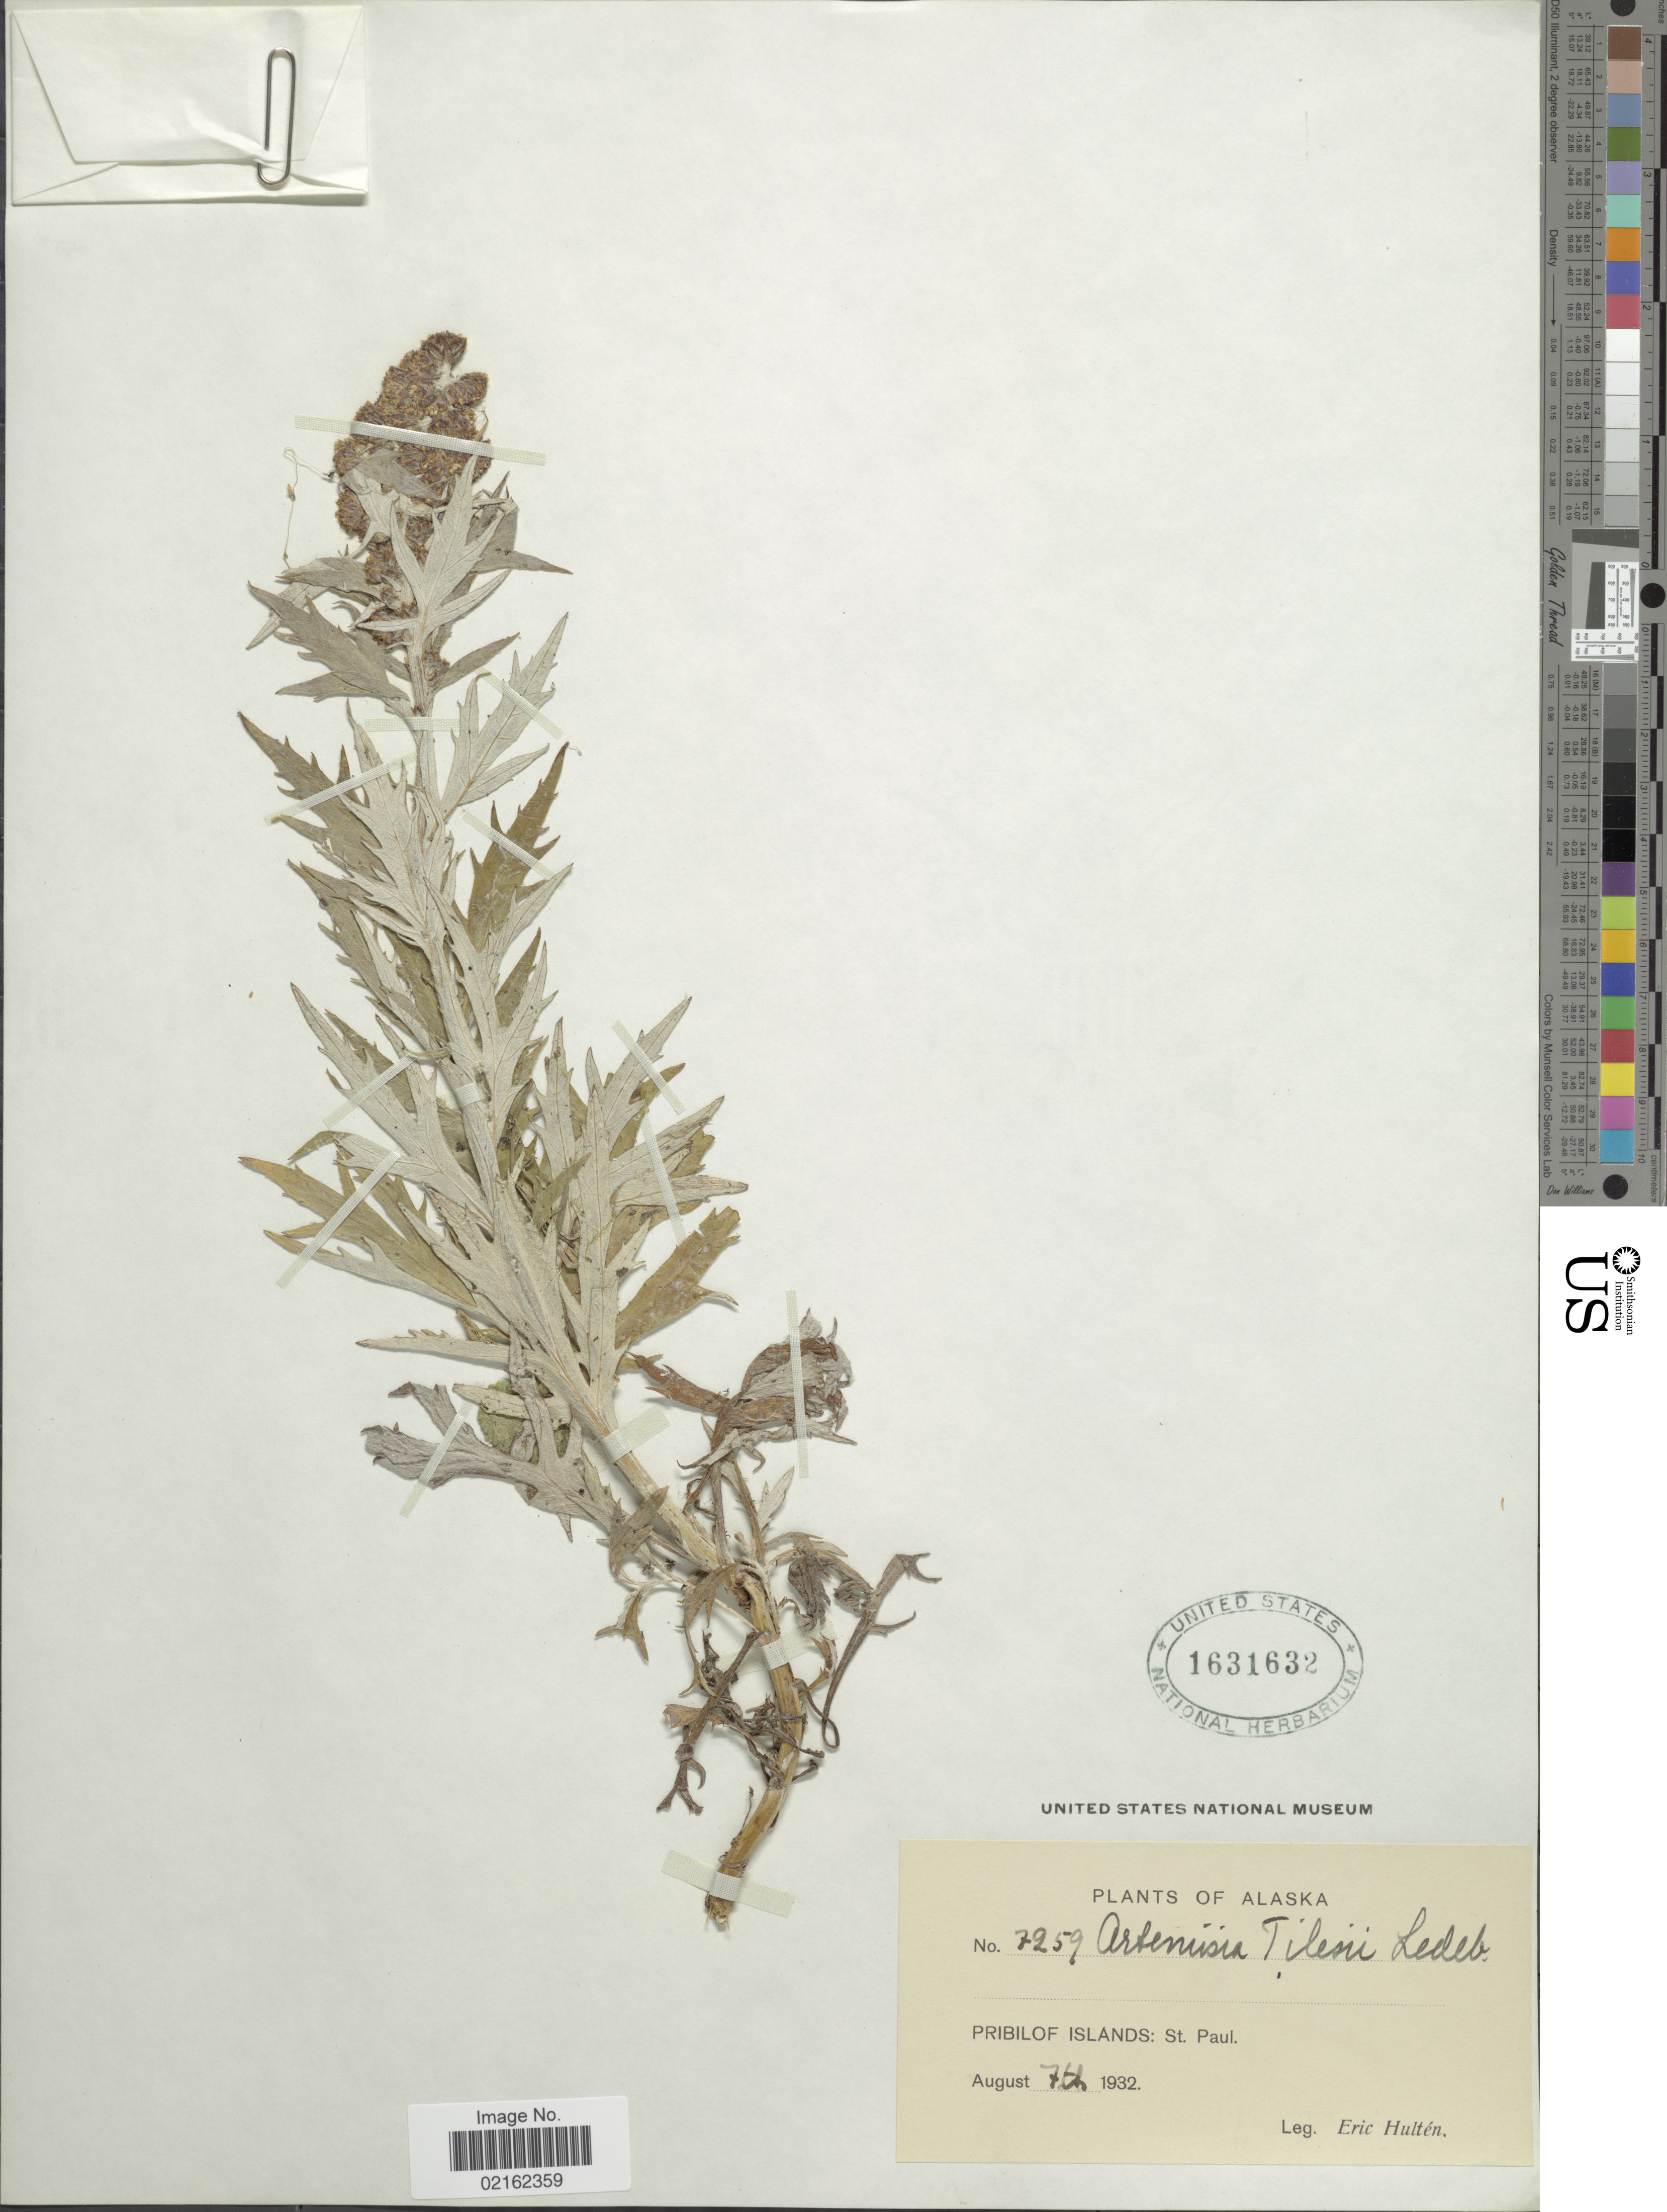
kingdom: Plantae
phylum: Tracheophyta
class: Magnoliopsida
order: Asterales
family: Asteraceae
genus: Artemisia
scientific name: Artemisia tilesii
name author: Ledeb.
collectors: E. G. Hultén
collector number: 7259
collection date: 1932-08-07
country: United States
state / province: Alaska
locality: Pribilof Islands, St. Paul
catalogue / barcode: US 1631632